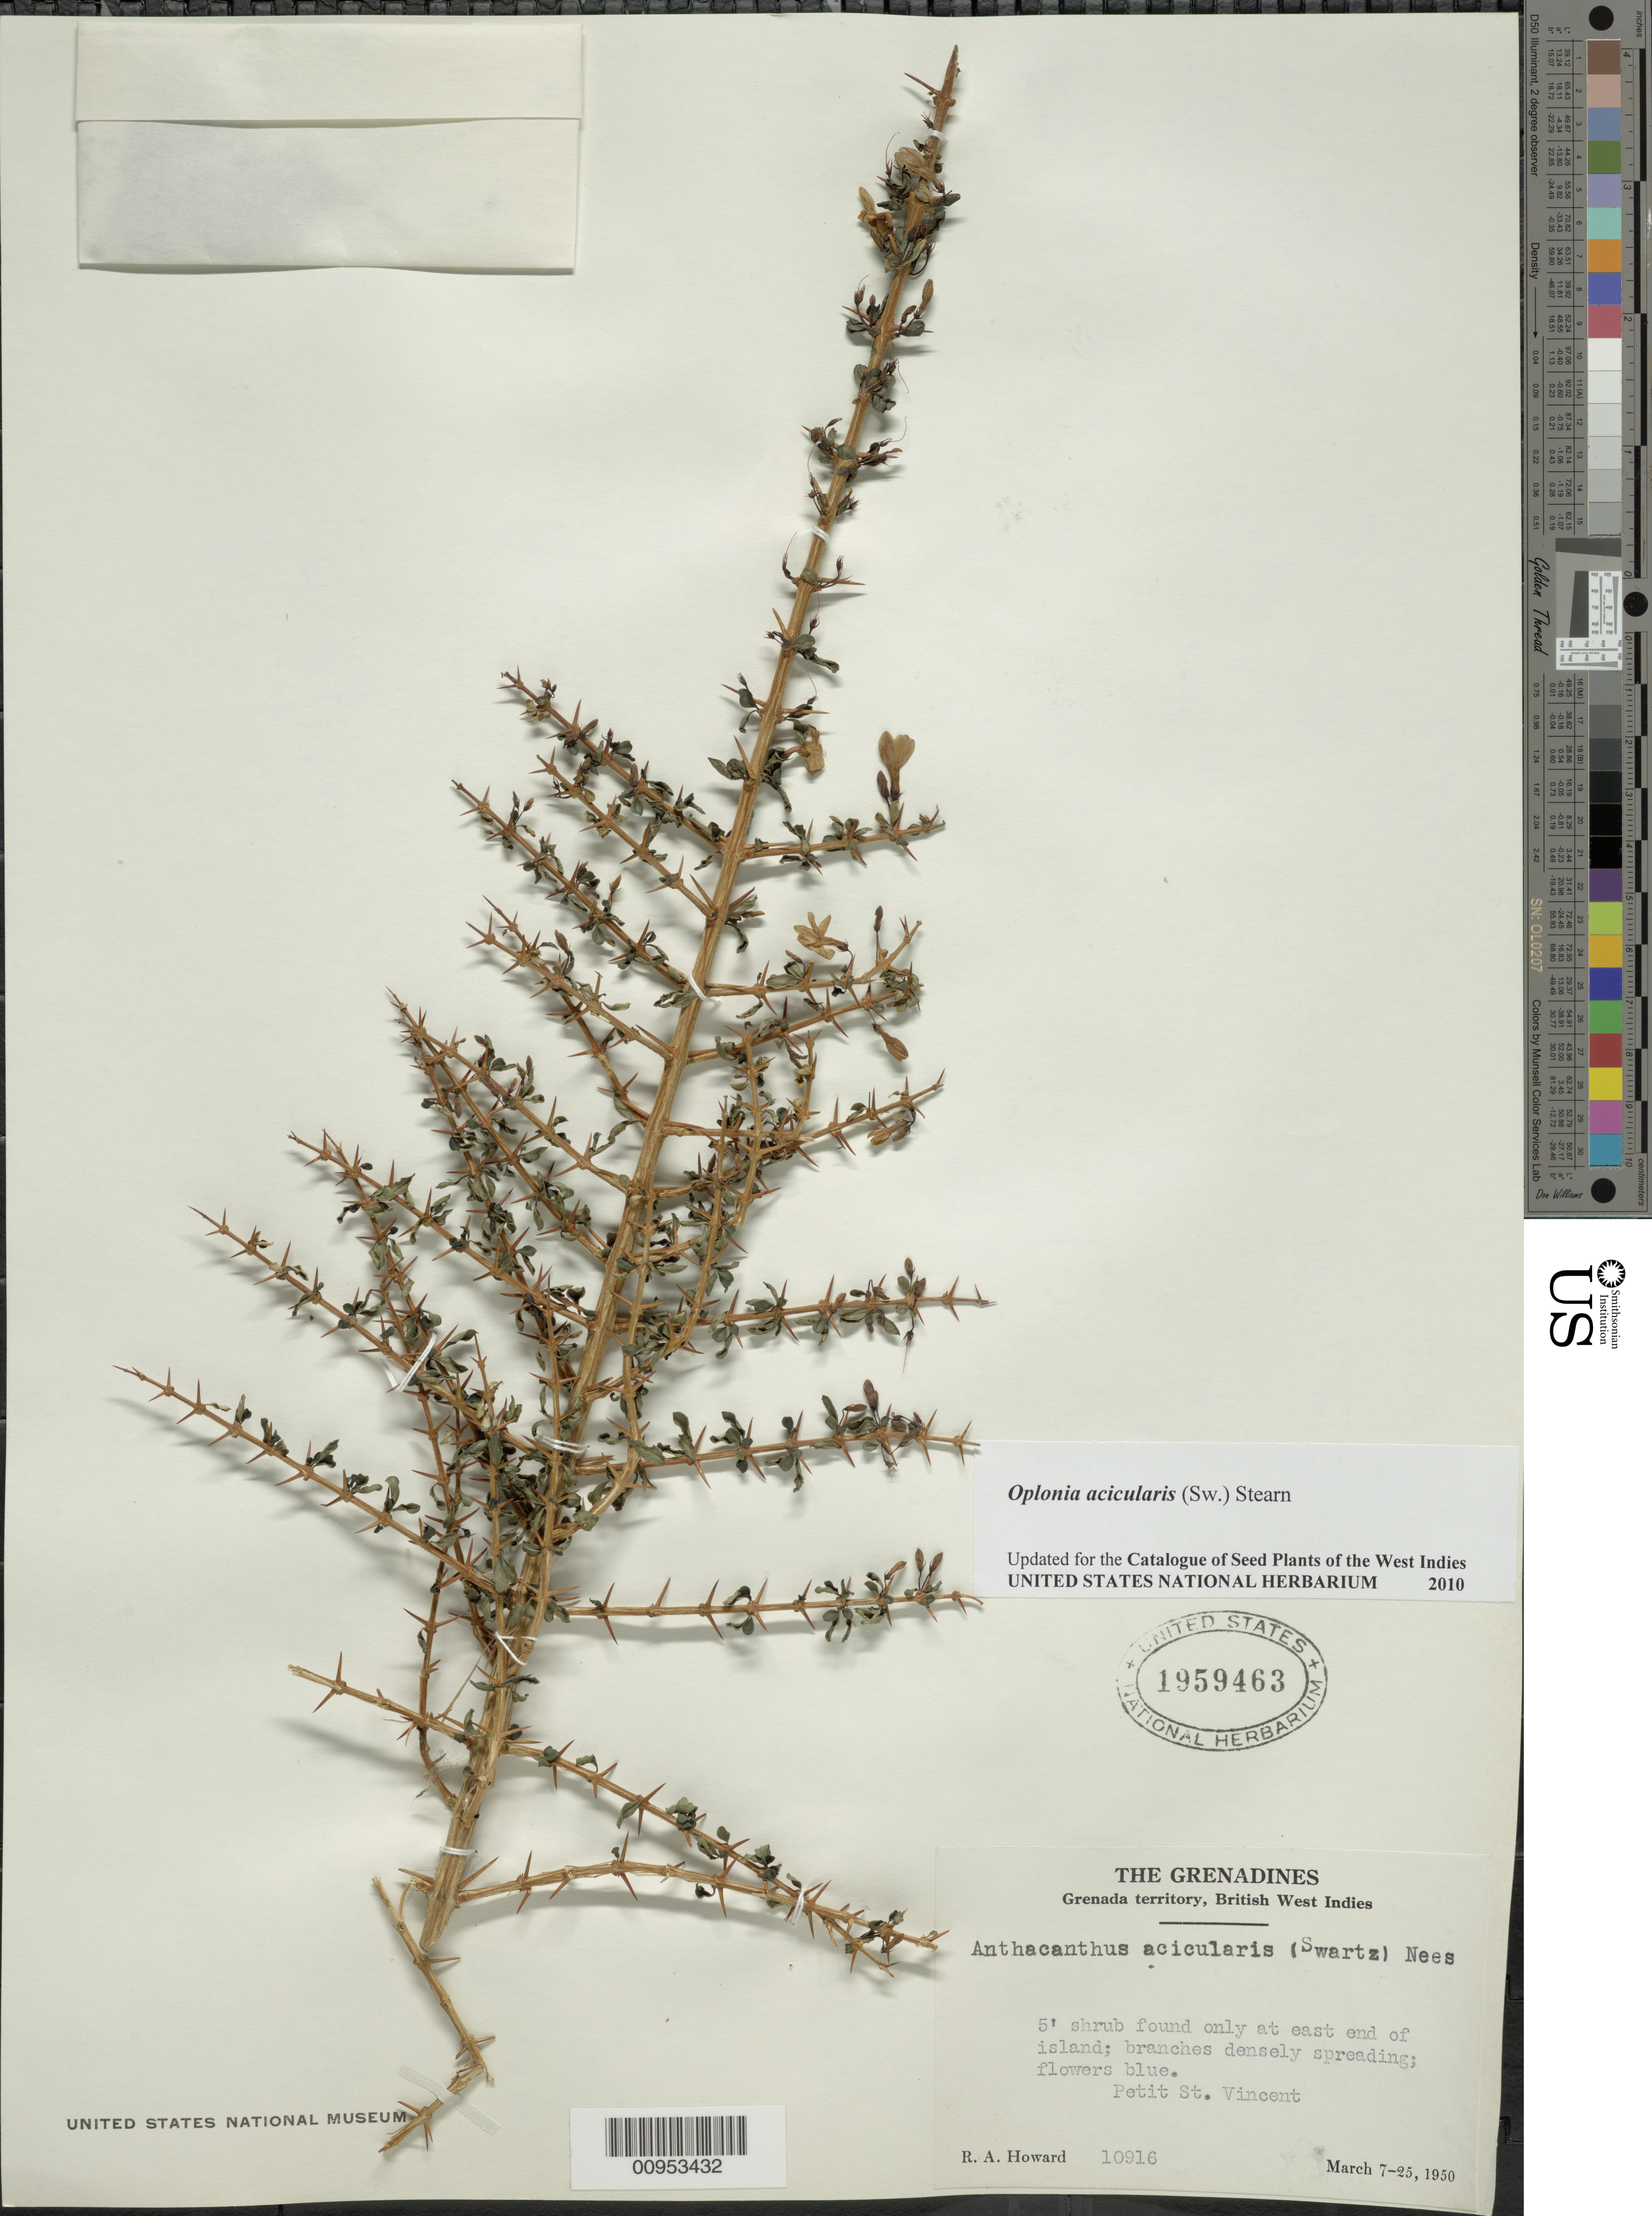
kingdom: Plantae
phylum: Tracheophyta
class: Magnoliopsida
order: Lamiales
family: Acanthaceae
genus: Oplonia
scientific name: Oplonia acicularis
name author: (Sw.) Stearn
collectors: R. A. Howard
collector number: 10916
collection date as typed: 07 Mar 1950 to 25 Mar 1950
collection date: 1950-03-07/1950-03-25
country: St. Vincent - Grenadines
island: Petit St. Vincent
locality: East end of island only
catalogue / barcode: US 1959463